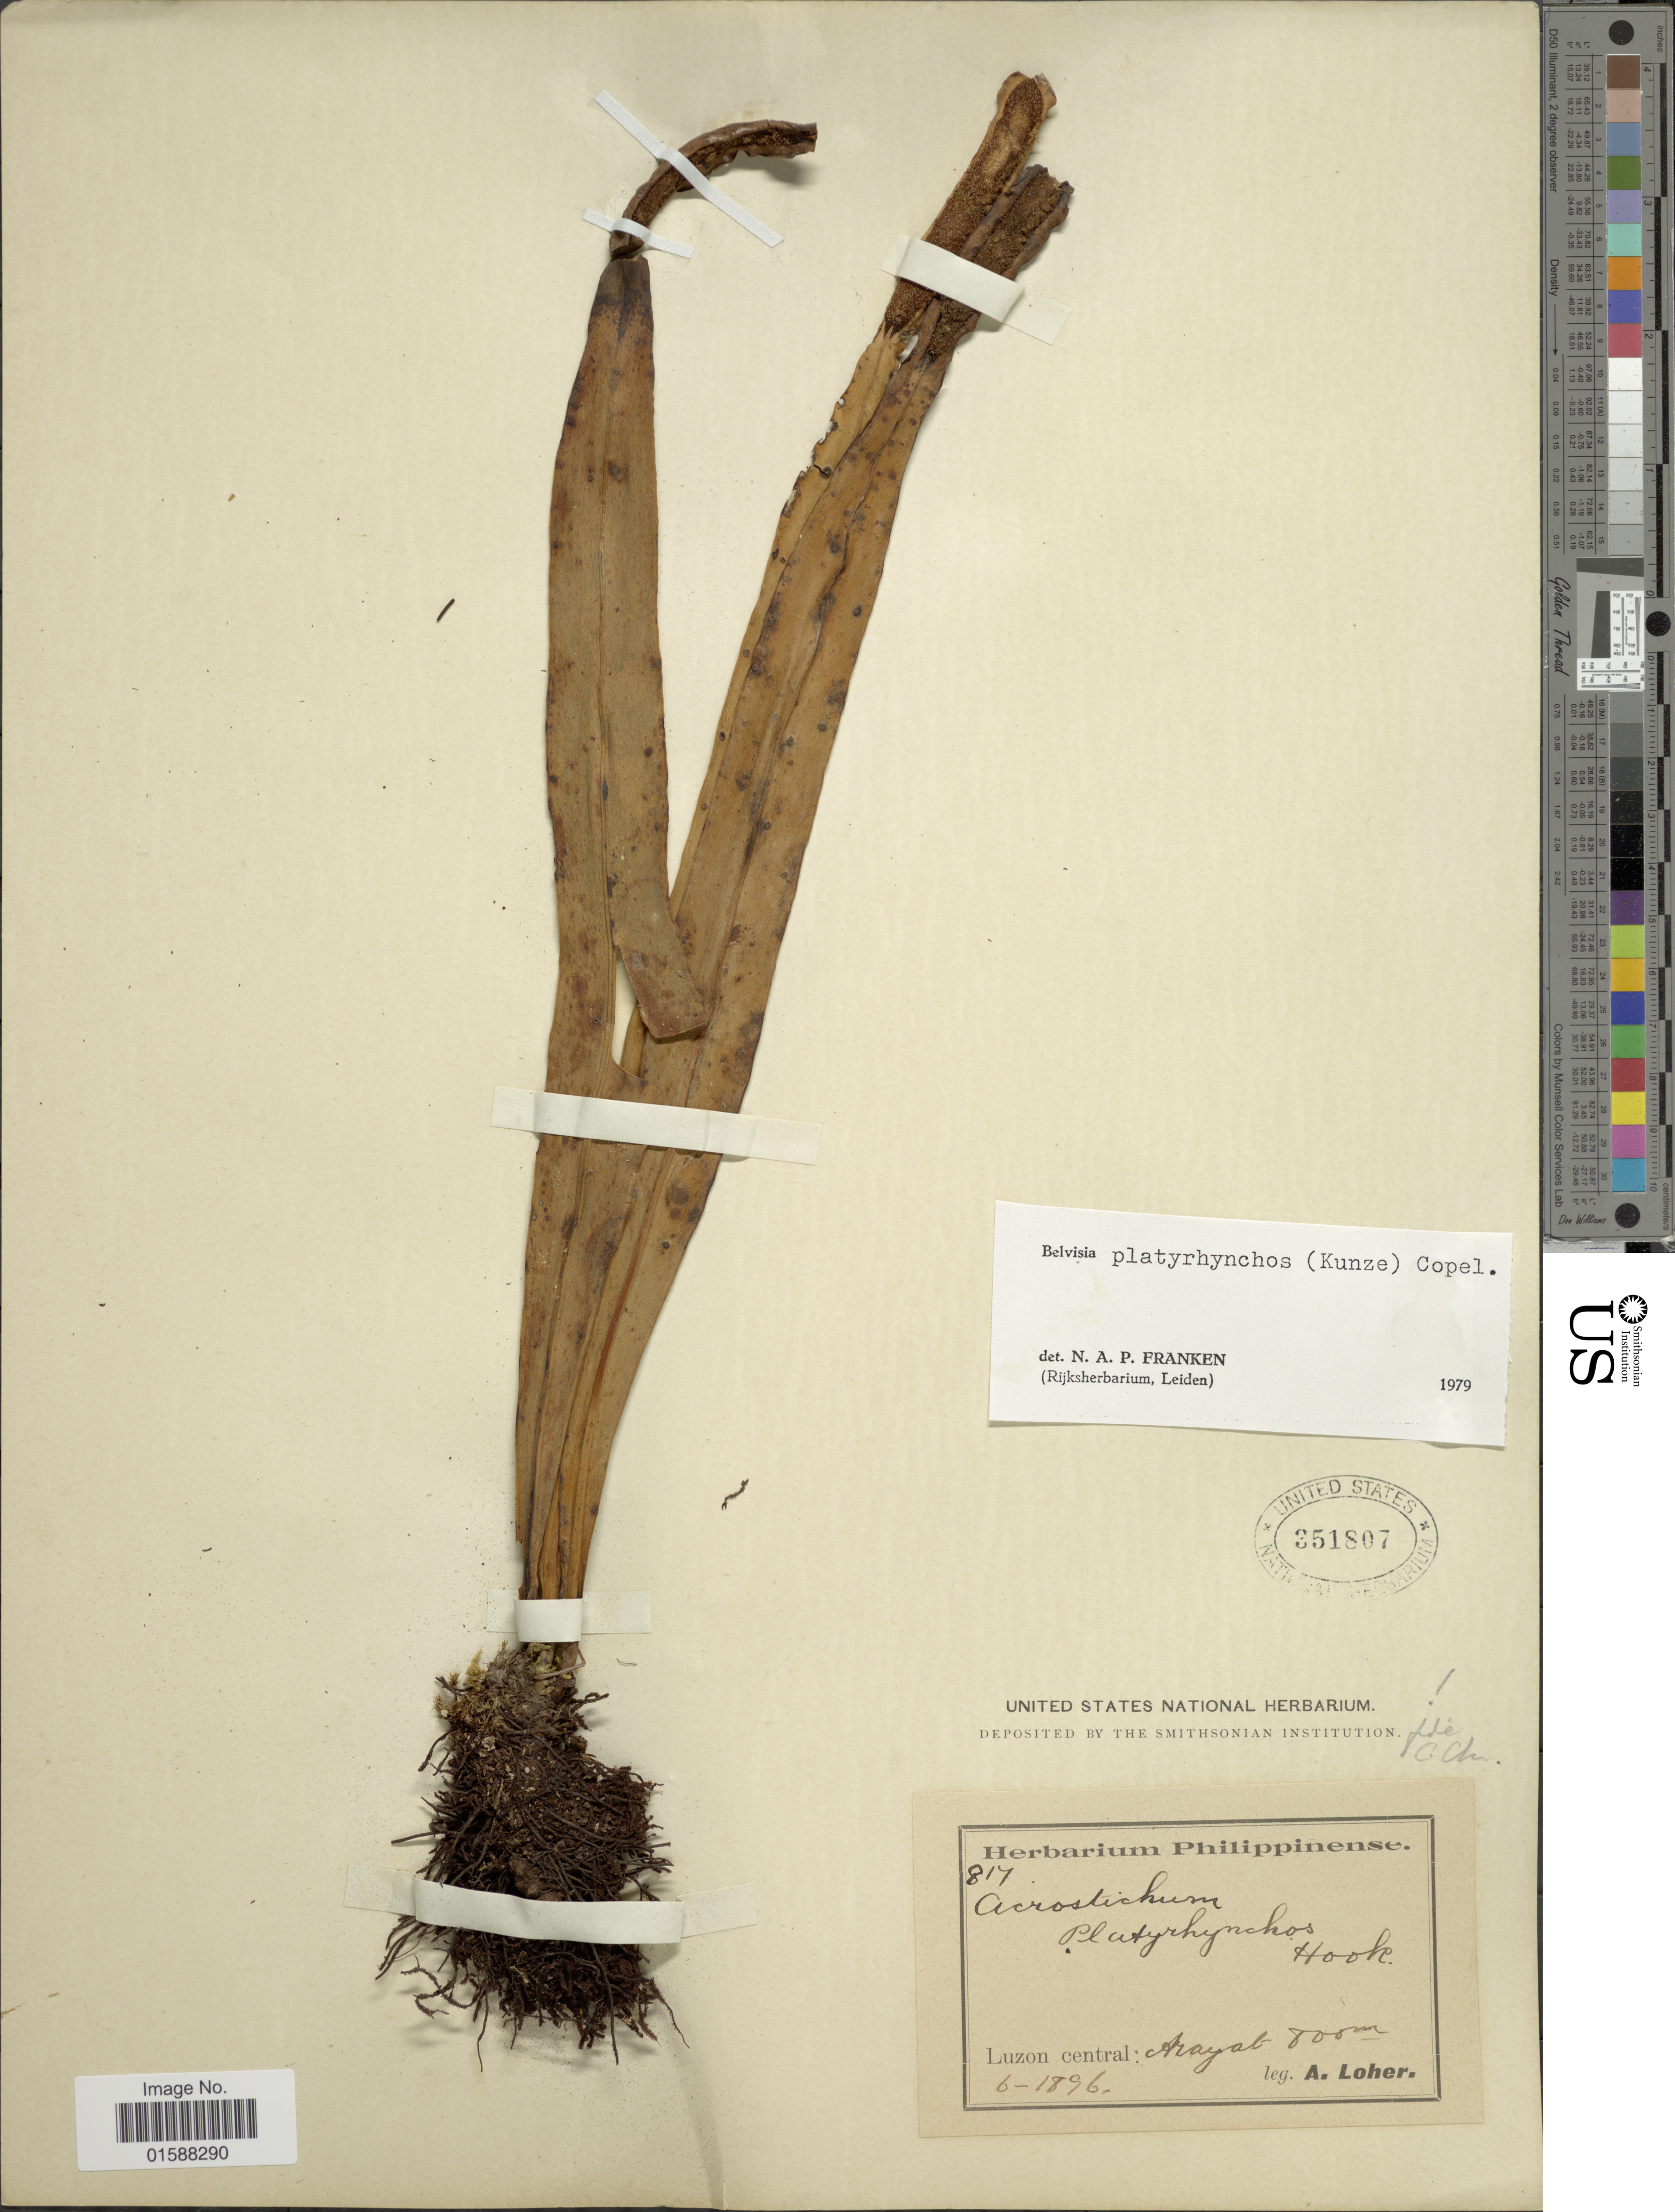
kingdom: Plantae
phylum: Tracheophyta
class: Polypodiopsida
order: Polypodiales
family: Polypodiaceae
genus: Lepisorus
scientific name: Lepisorus platyrhynchos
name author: (J. Sm. ex Kunze) Li S. Wang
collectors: A. Loher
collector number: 817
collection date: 1896-06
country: Philippines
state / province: Central Luzon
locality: Arayat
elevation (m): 800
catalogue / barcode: US 351807